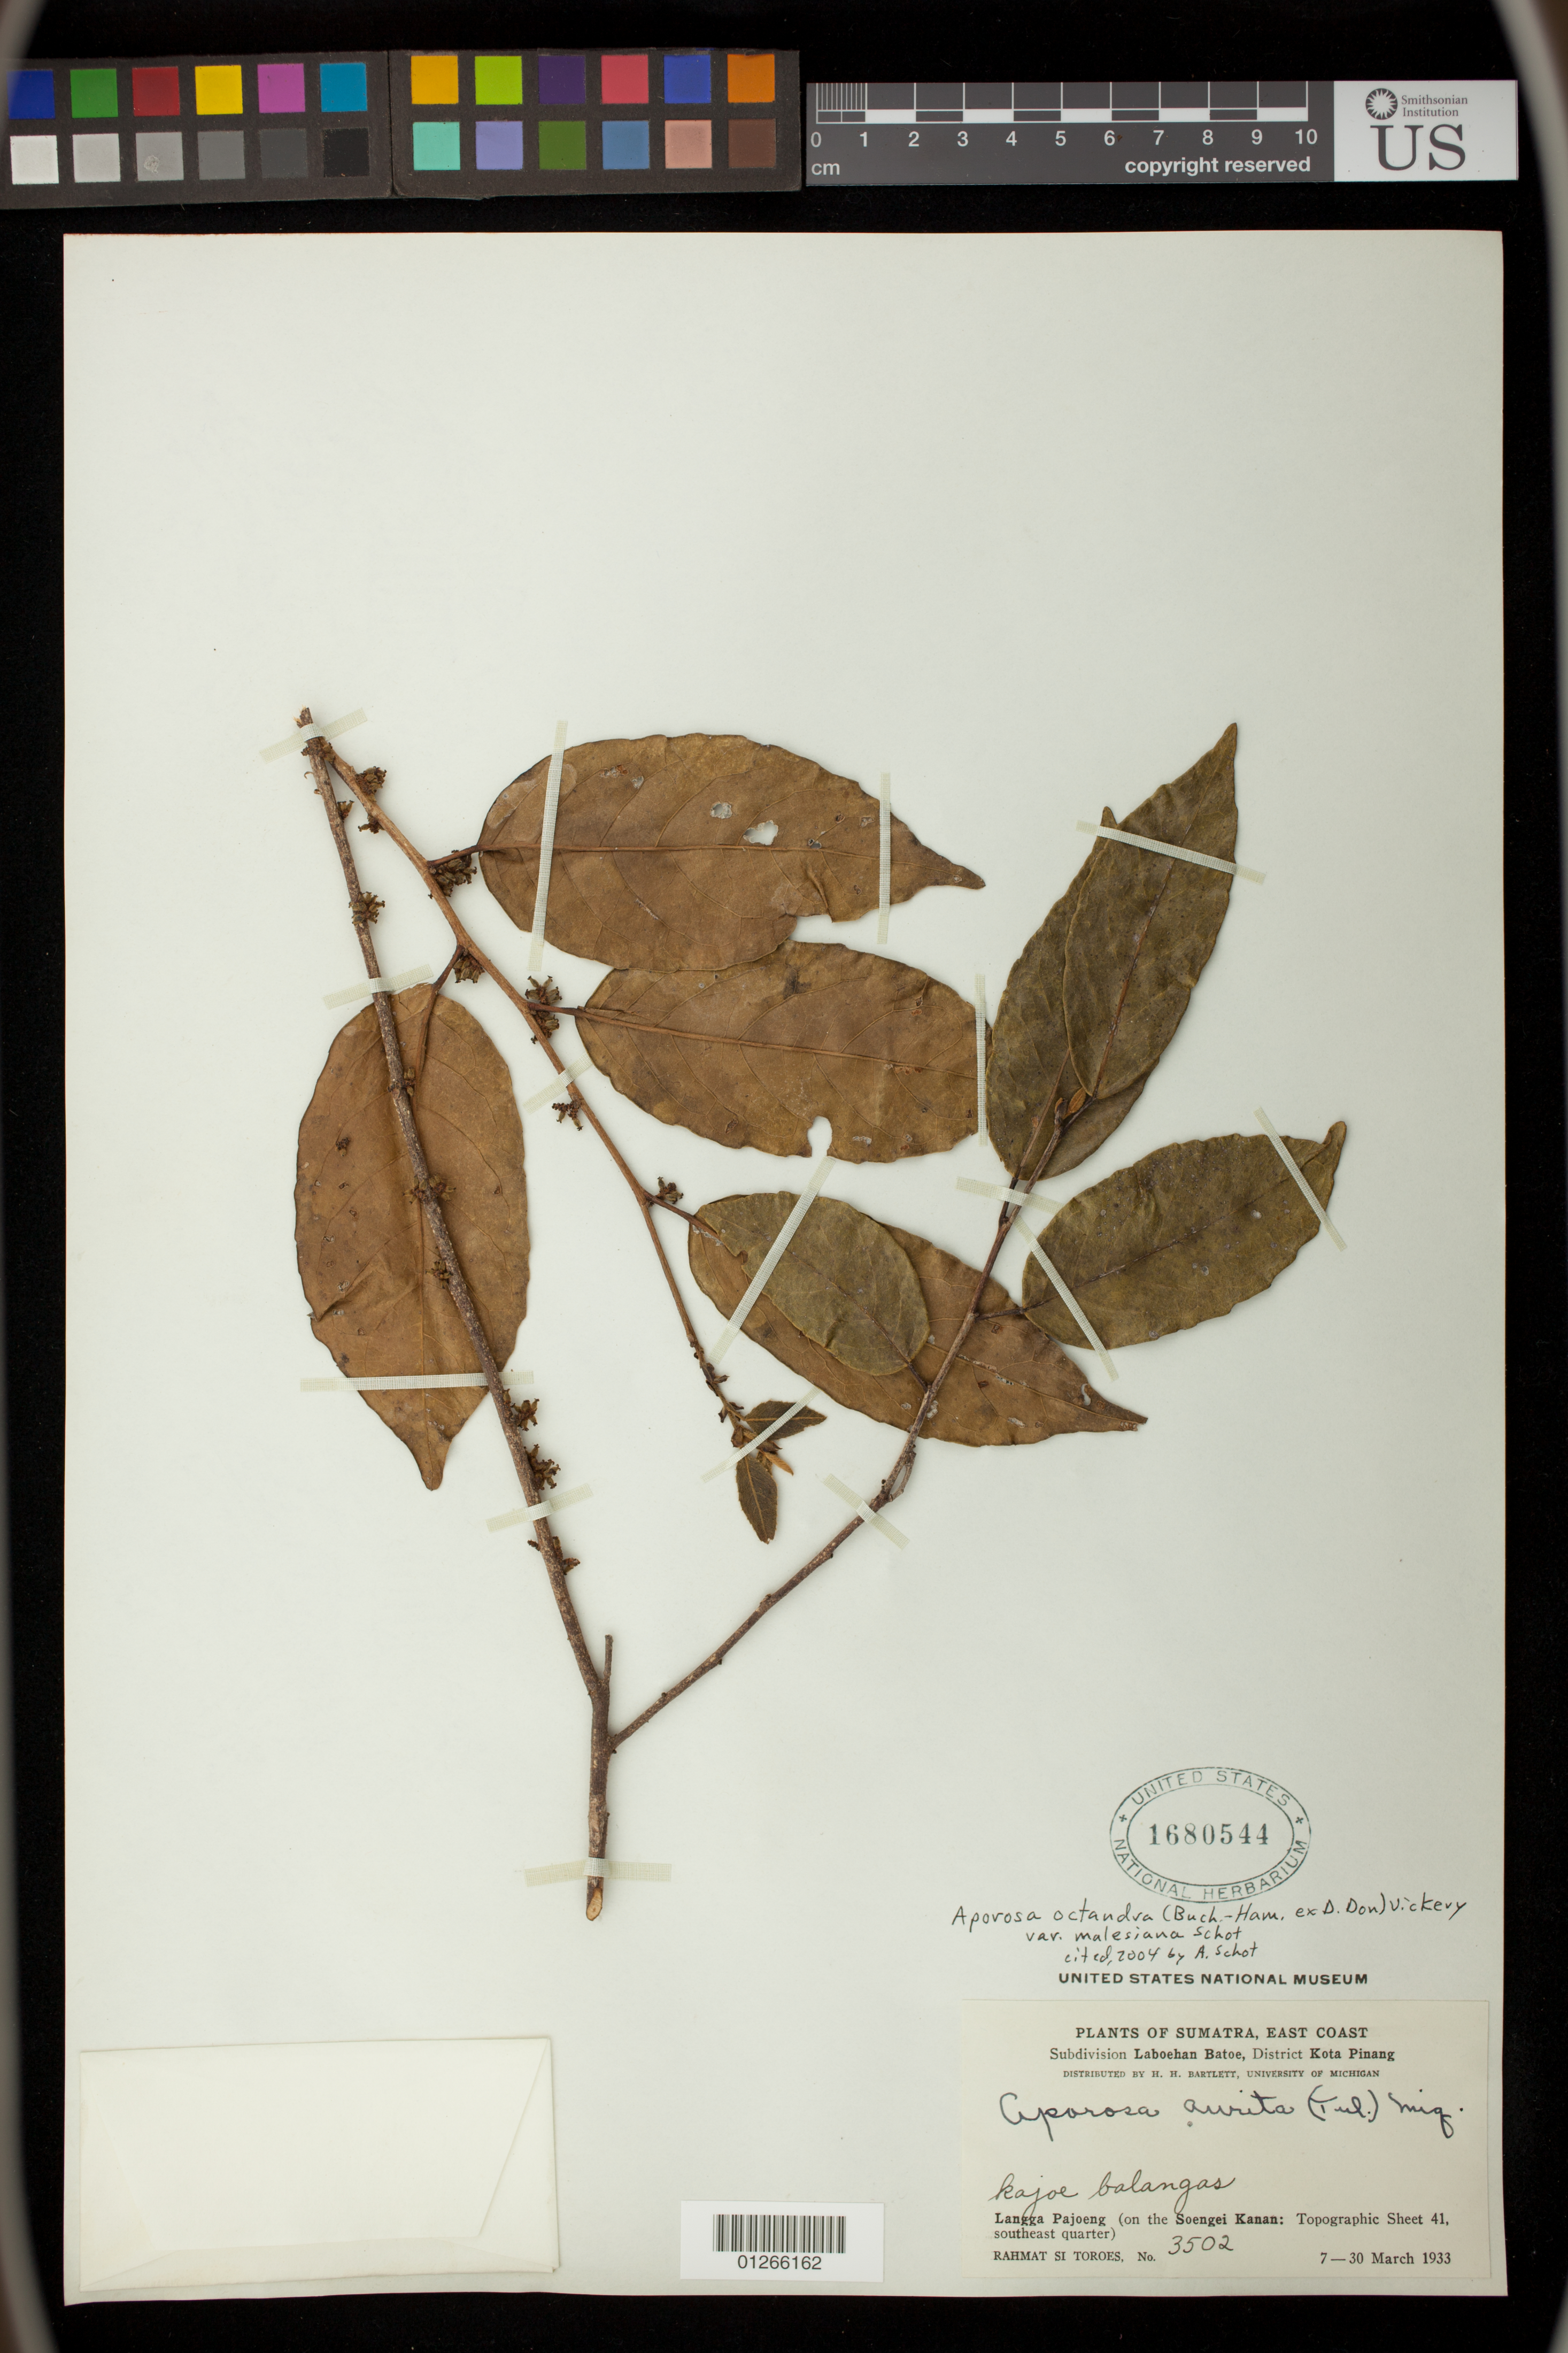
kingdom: Plantae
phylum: Tracheophyta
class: Magnoliopsida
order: Malpighiales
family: Phyllanthaceae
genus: Aporosa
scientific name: Aporosa octandra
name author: (Buch.-Ham. & D. Don) Vickery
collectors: Rahmat Si Boeea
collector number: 3502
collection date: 1933-03-07/1933-03-30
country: Indonesia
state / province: Sumatra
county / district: North Sumatra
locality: Langgapayung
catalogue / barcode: US 1680544